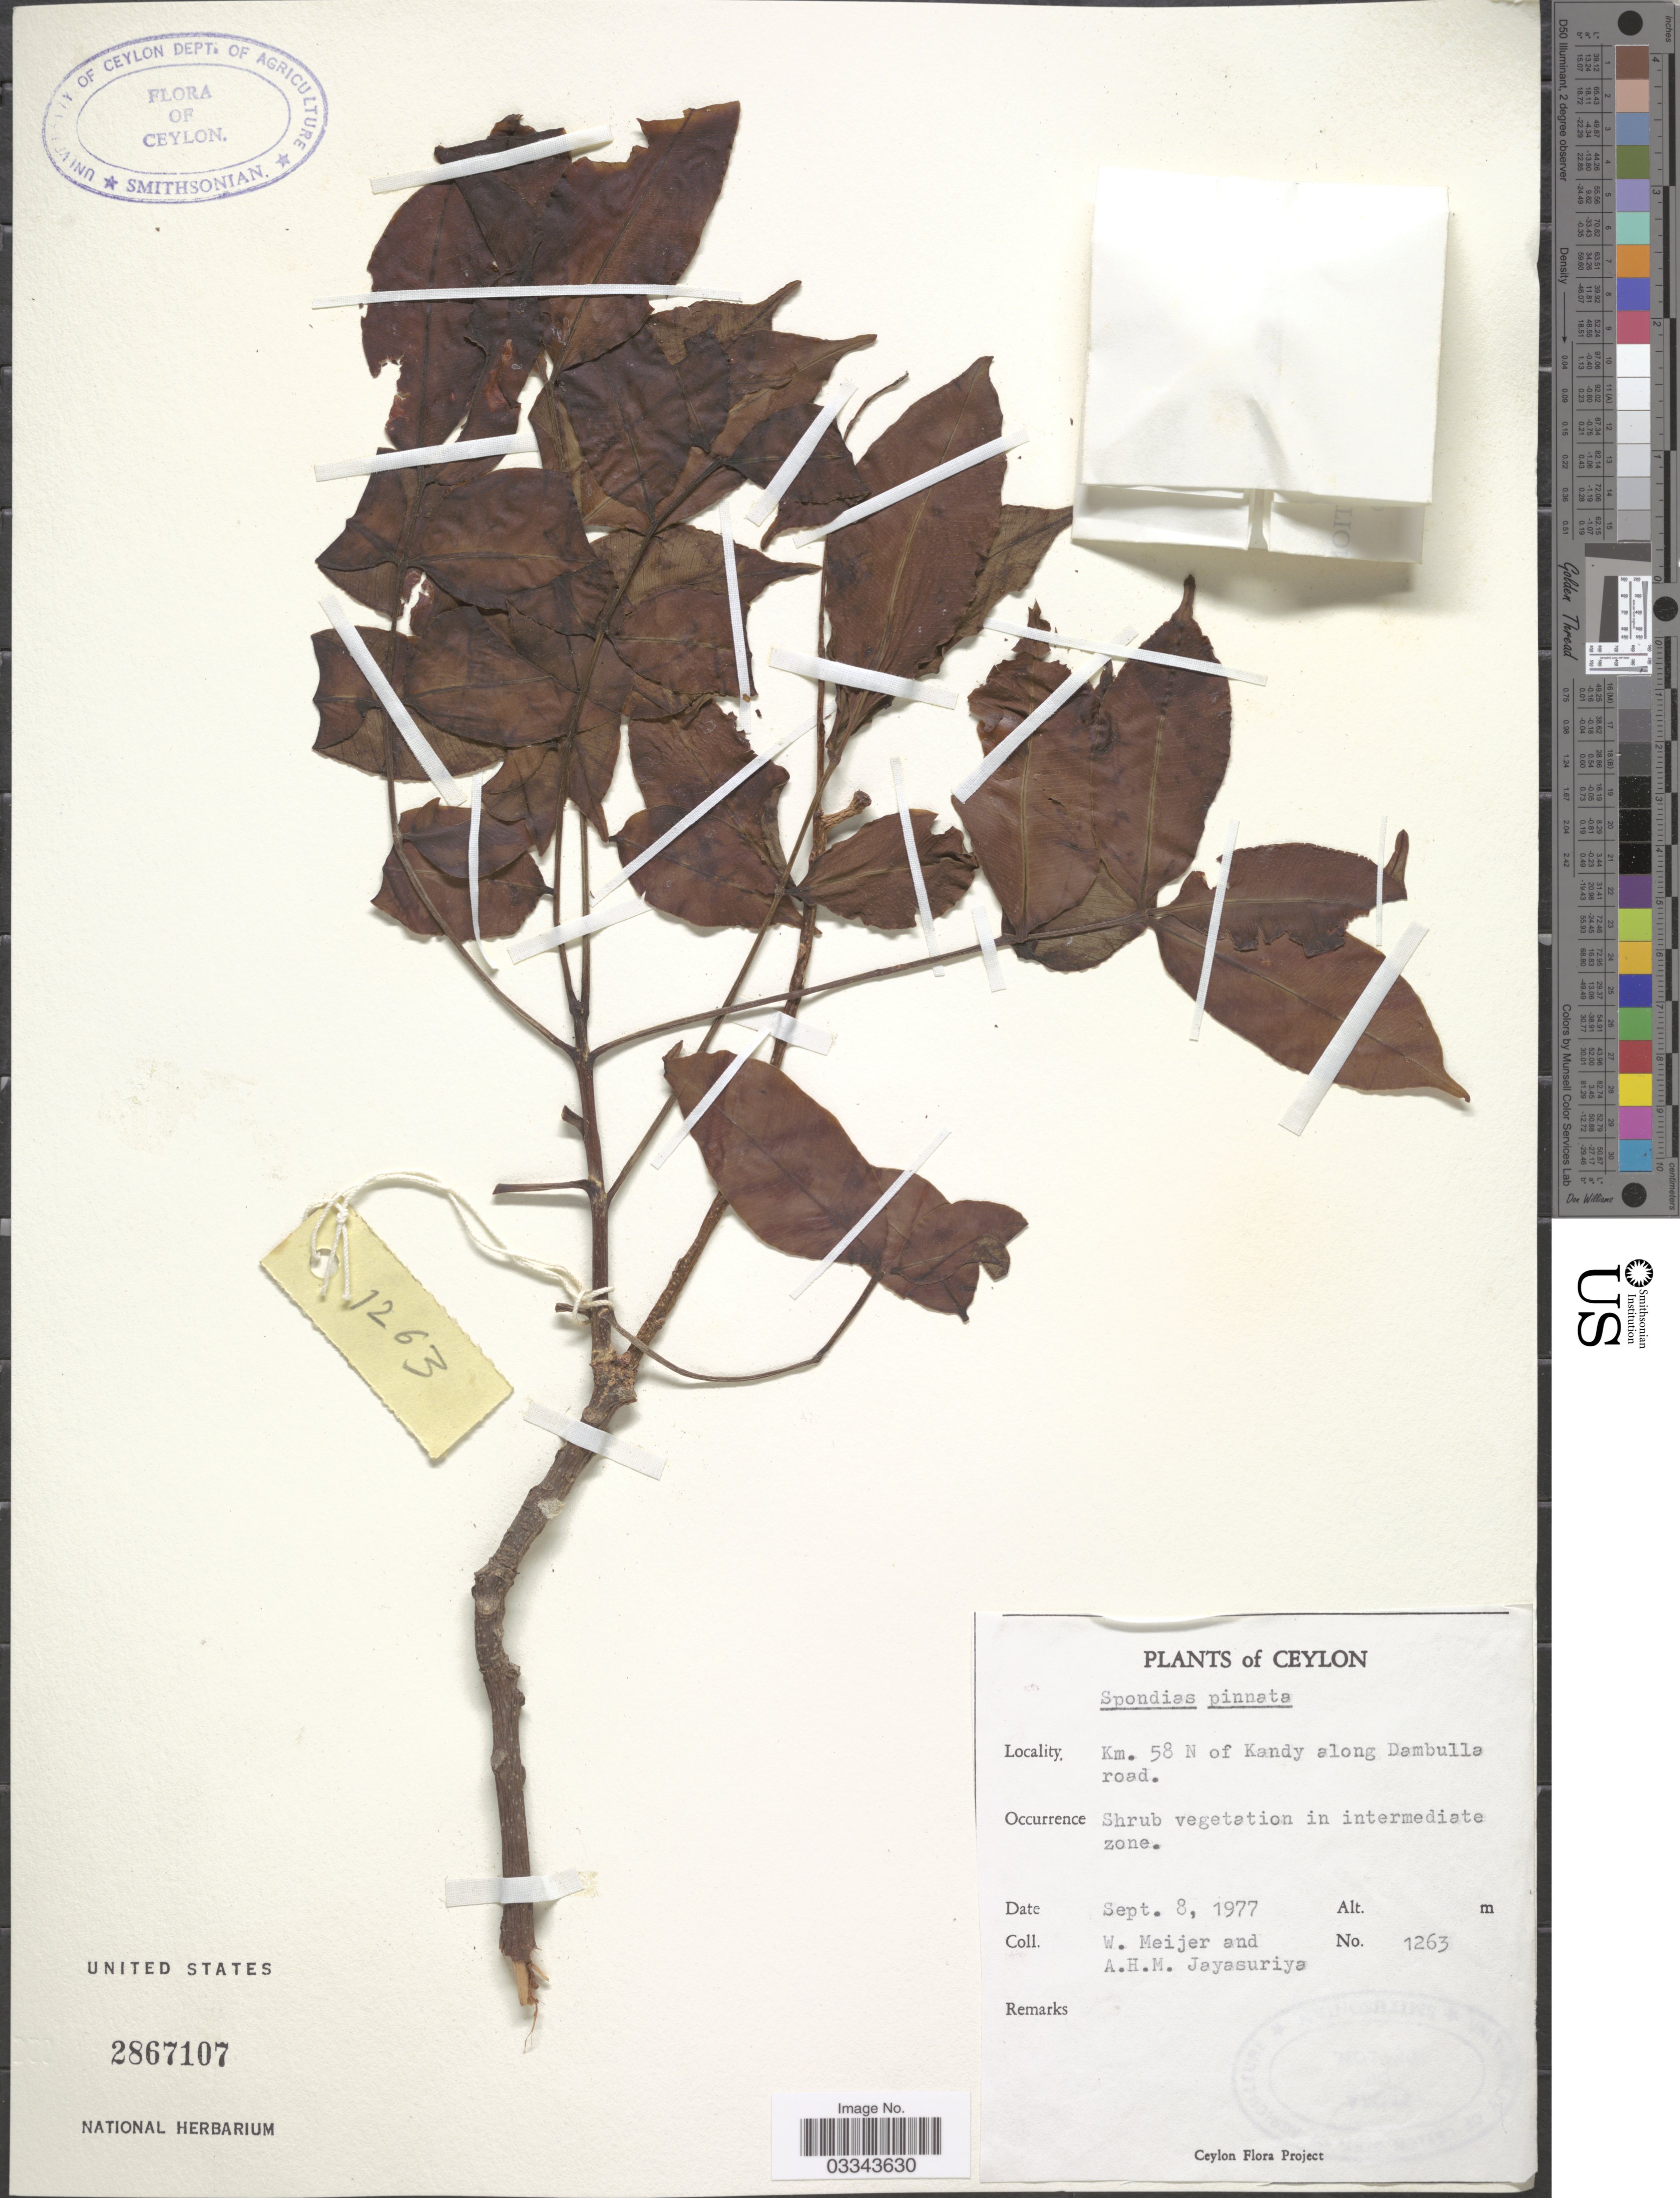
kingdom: Plantae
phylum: Tracheophyta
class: Magnoliopsida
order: Sapindales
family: Anacardiaceae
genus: Spondias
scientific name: Spondias pinnata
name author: (L. f.) Kurz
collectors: W. Meijer & A. H. Jayasuriya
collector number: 1263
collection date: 1977-09-08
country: Sri Lanka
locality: Ceylon, Km. 58 N of Kandy along Dambulla road.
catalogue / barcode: US 2867107